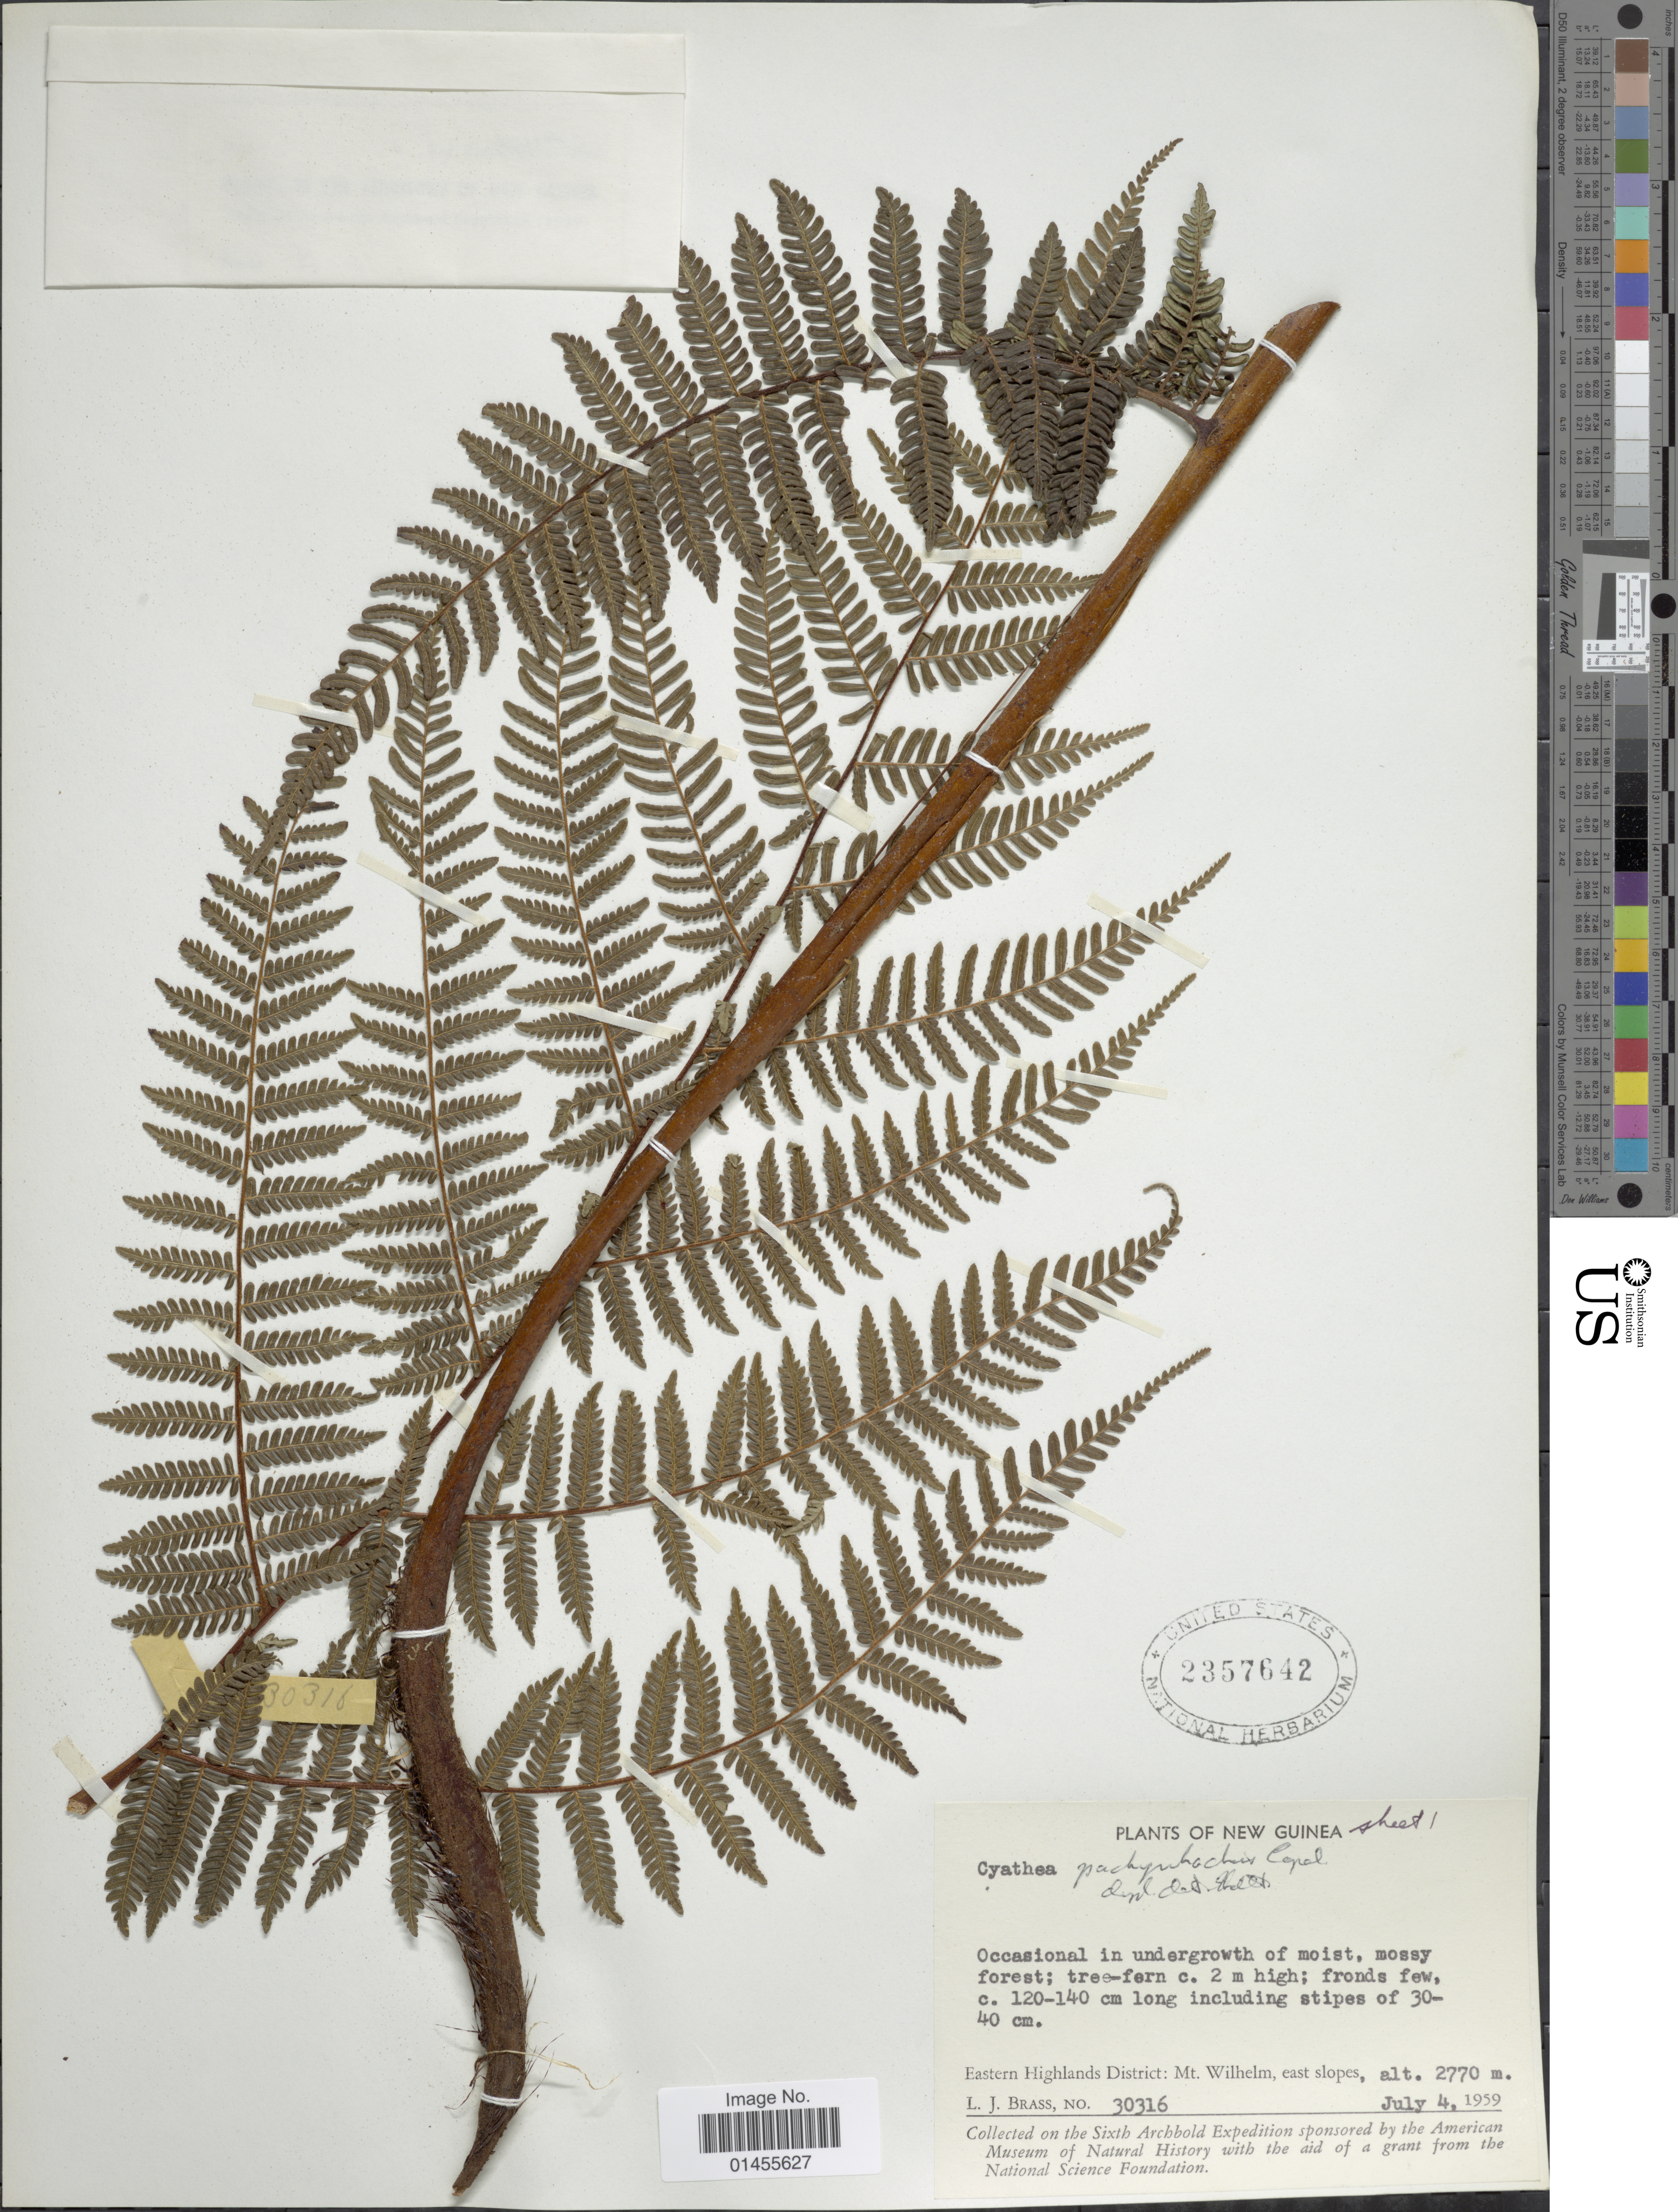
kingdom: Plantae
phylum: Tracheophyta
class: Polypodiopsida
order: Cyatheales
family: Cyatheaceae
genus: Alsophila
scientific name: Alsophila pachyrrhachis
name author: (Copel.) R.M. Tryon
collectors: L. J. Brass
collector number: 303616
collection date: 1959-07-04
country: Papua New Guinea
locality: New Guinea. Eastern Highlands District: Mt. Wilhelm, east slopes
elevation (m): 2770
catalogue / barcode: US 2357642